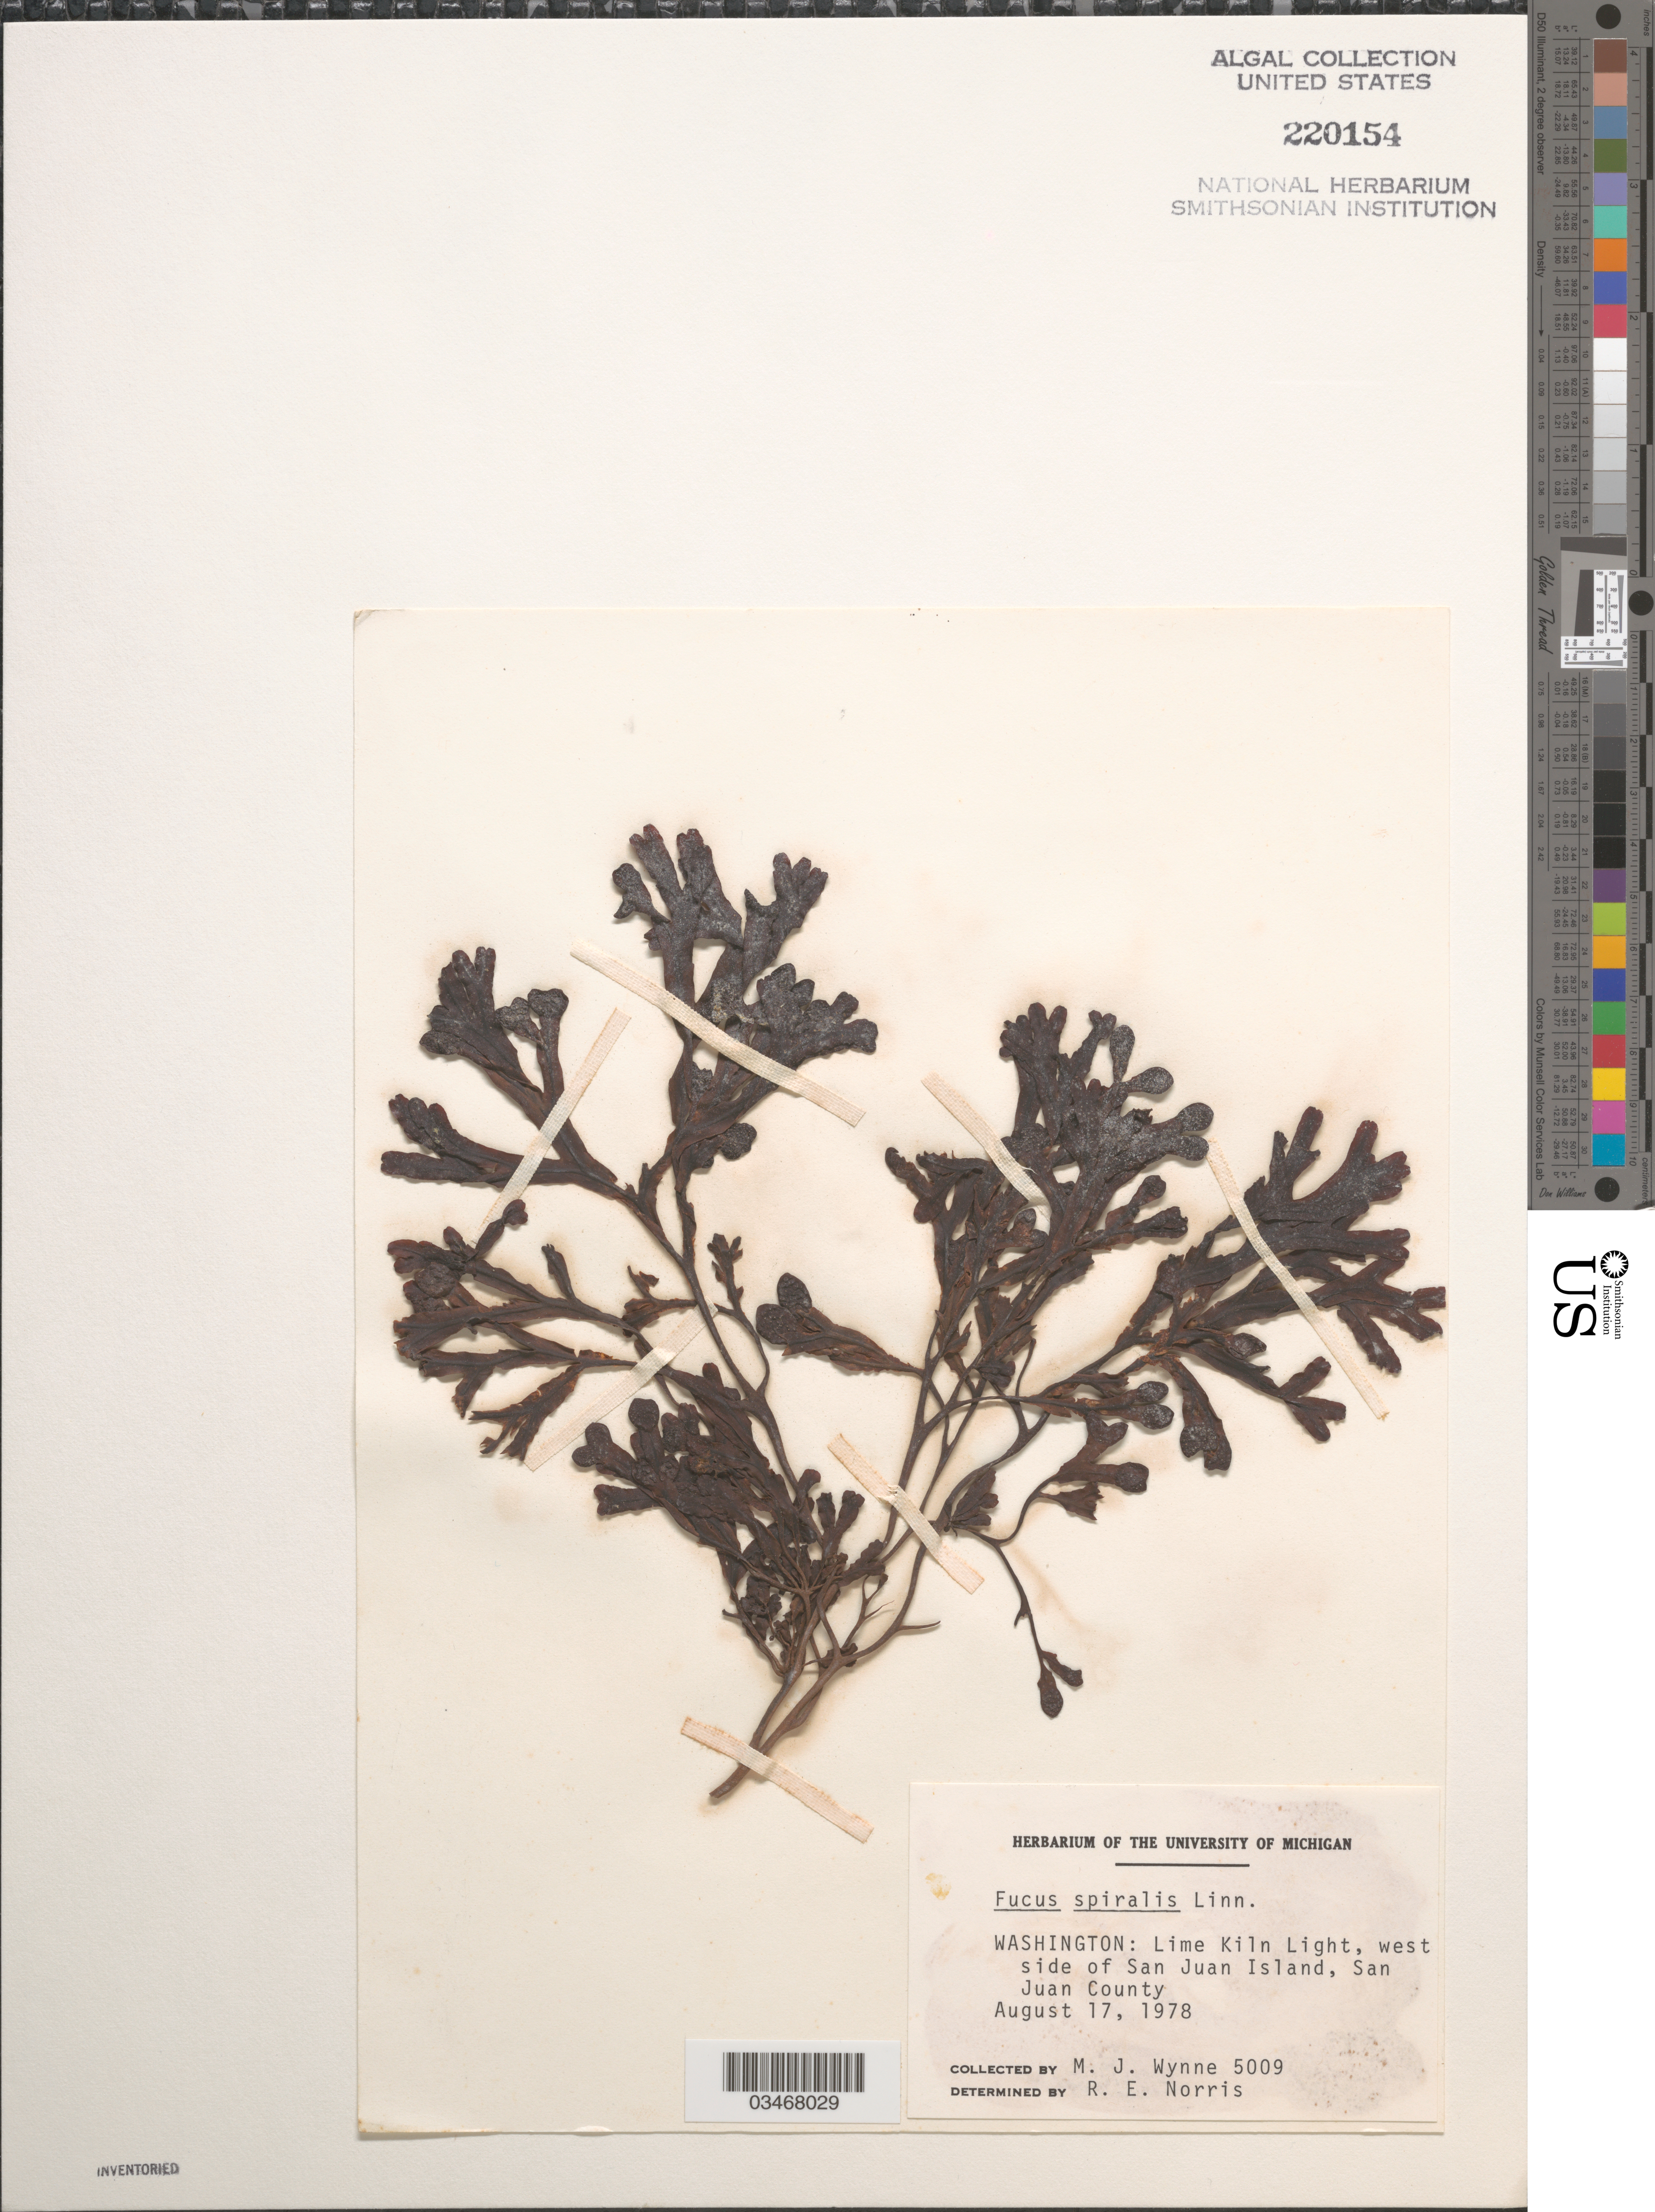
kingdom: Chromista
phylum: Ochrophyta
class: Phaeophyceae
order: Fucales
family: Fucaceae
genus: Fucus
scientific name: Fucus spiralis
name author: L.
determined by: Norris, R. E.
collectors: M.J. Wynne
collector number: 5009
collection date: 1978-08-17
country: United States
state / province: Washington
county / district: San Juan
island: San Juan Island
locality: Lime Kiln Light, west side of San Juan Island.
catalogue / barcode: US 220154